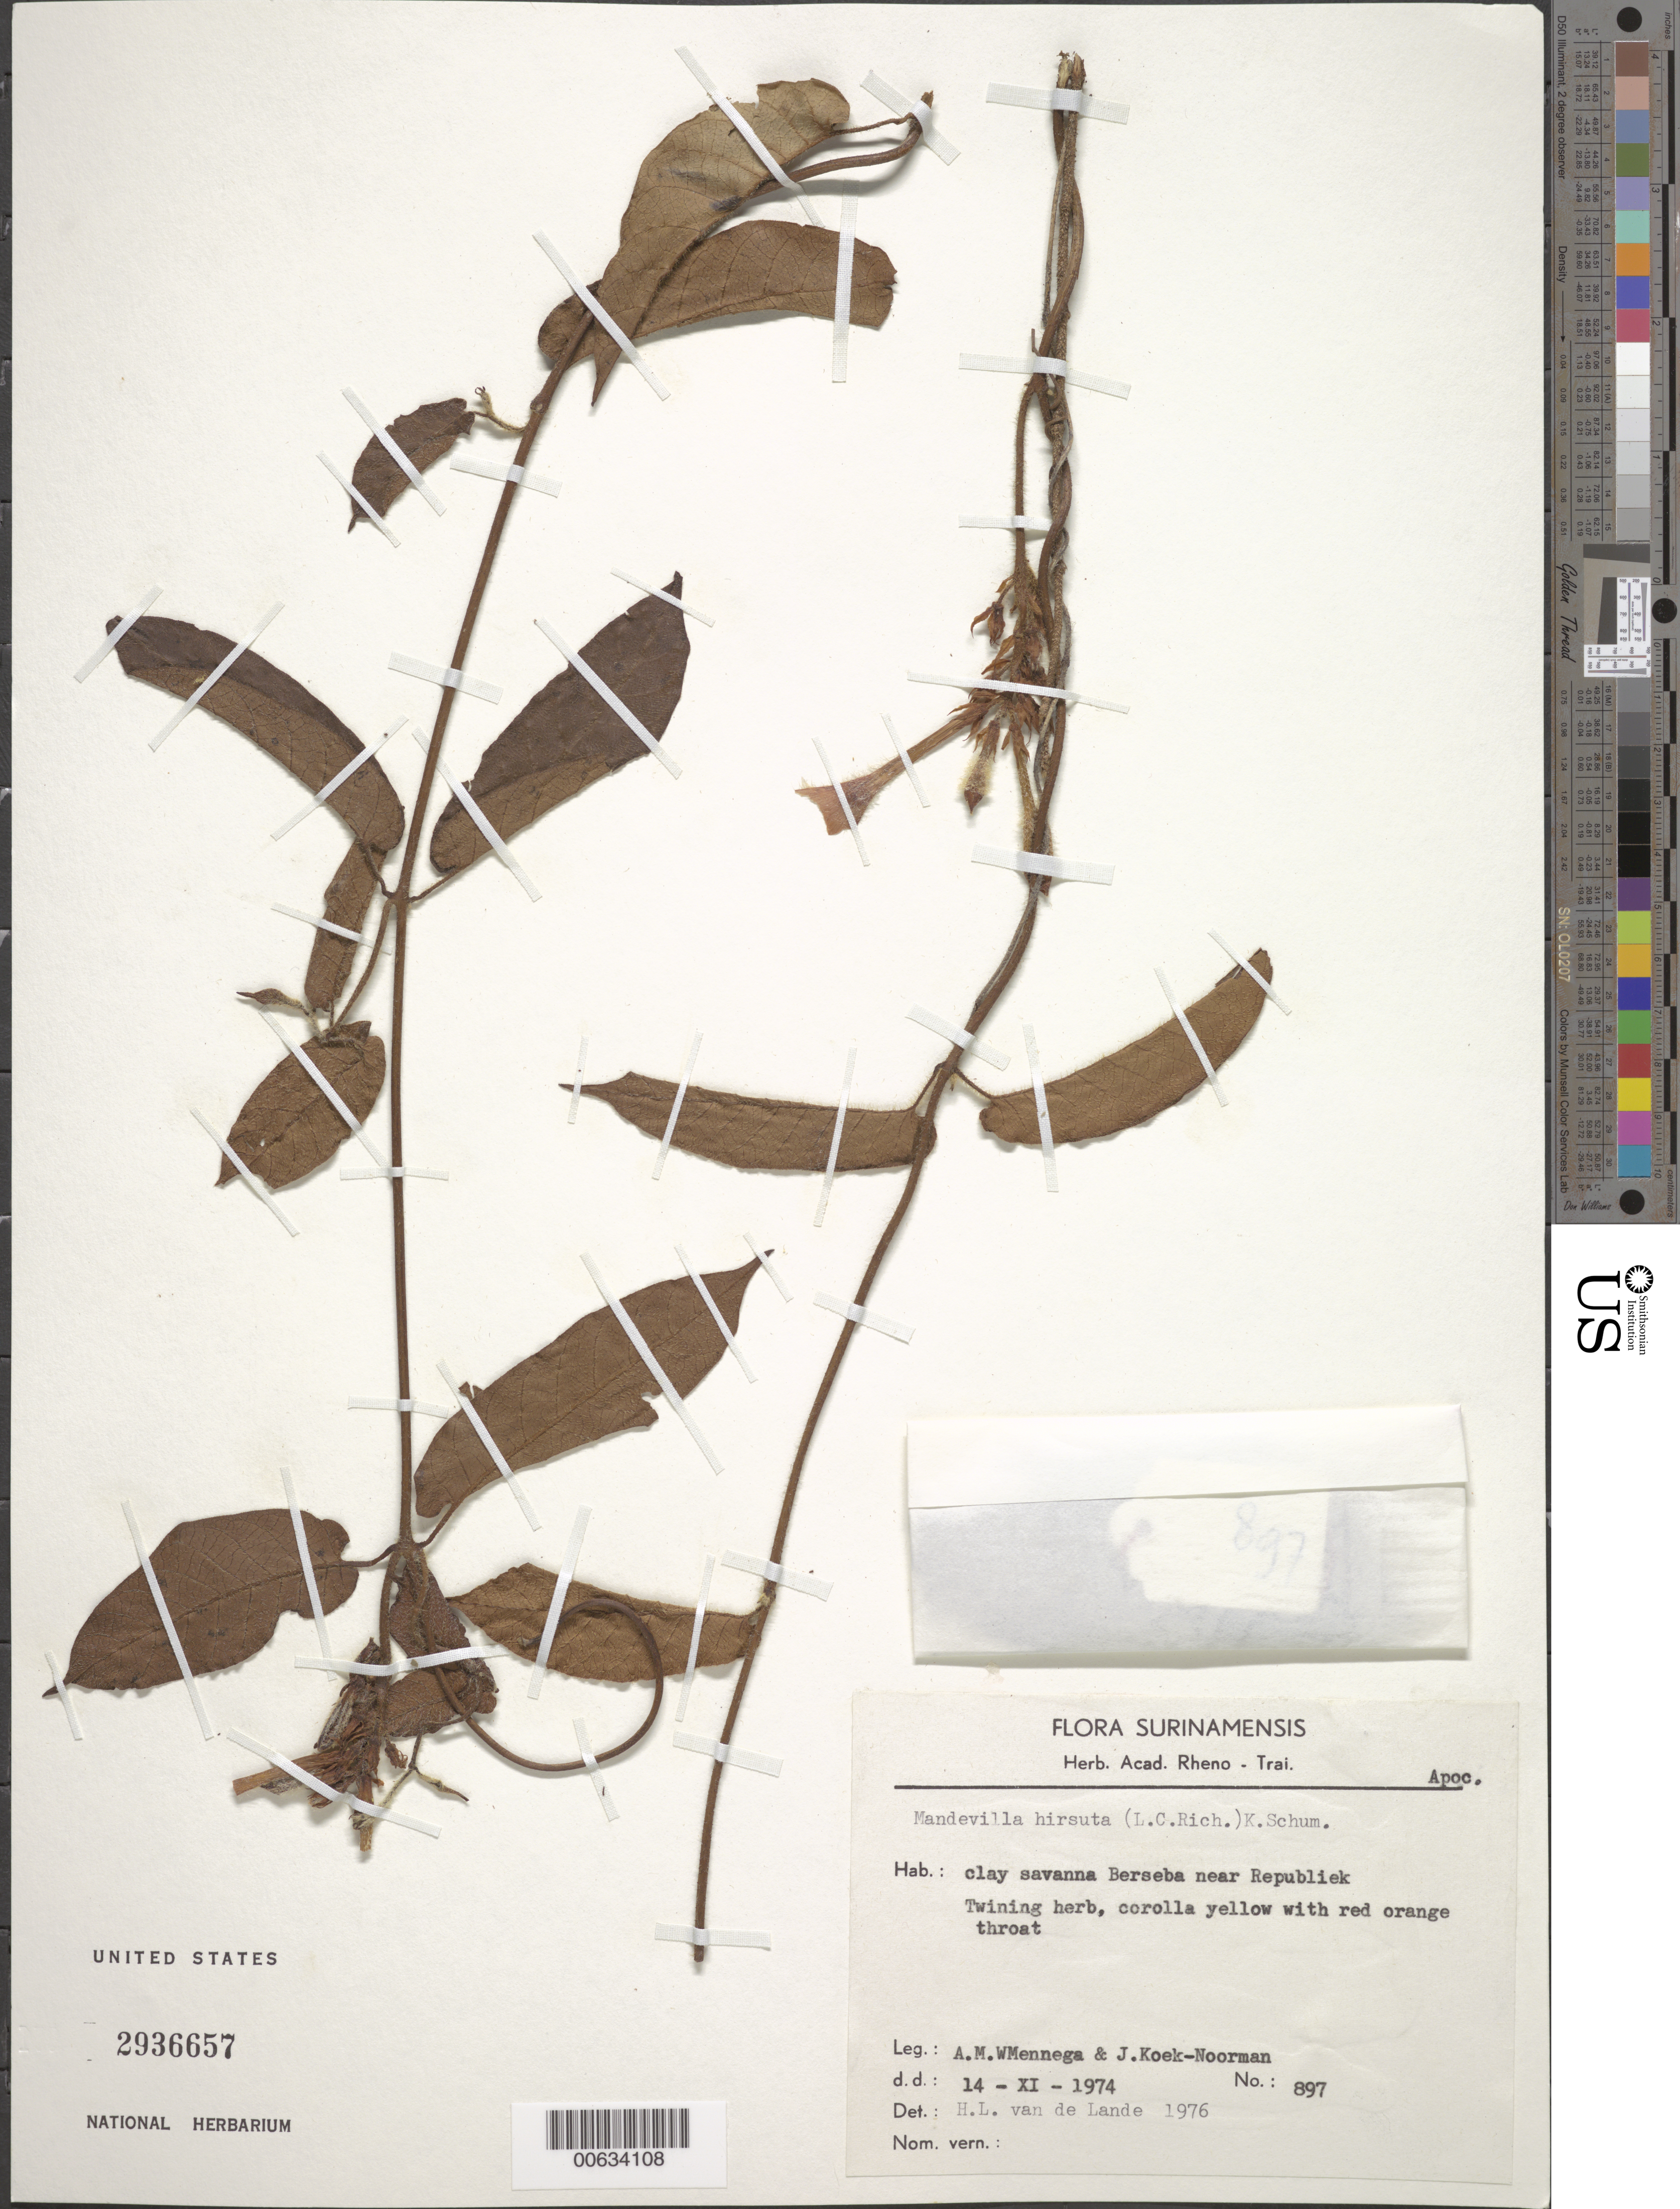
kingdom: Plantae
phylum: Tracheophyta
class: Magnoliopsida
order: Gentianales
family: Apocynaceae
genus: Mandevilla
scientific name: Mandevilla hirsuta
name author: (Rich.) K. Schum.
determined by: van de Lande, H. L.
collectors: A. M. Mennega & J. Koek-Noorman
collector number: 897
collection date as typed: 14-Nov-74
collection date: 1974-11-14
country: Suriname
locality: Berseba, near Republiek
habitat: Clay savanna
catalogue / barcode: US 2936657